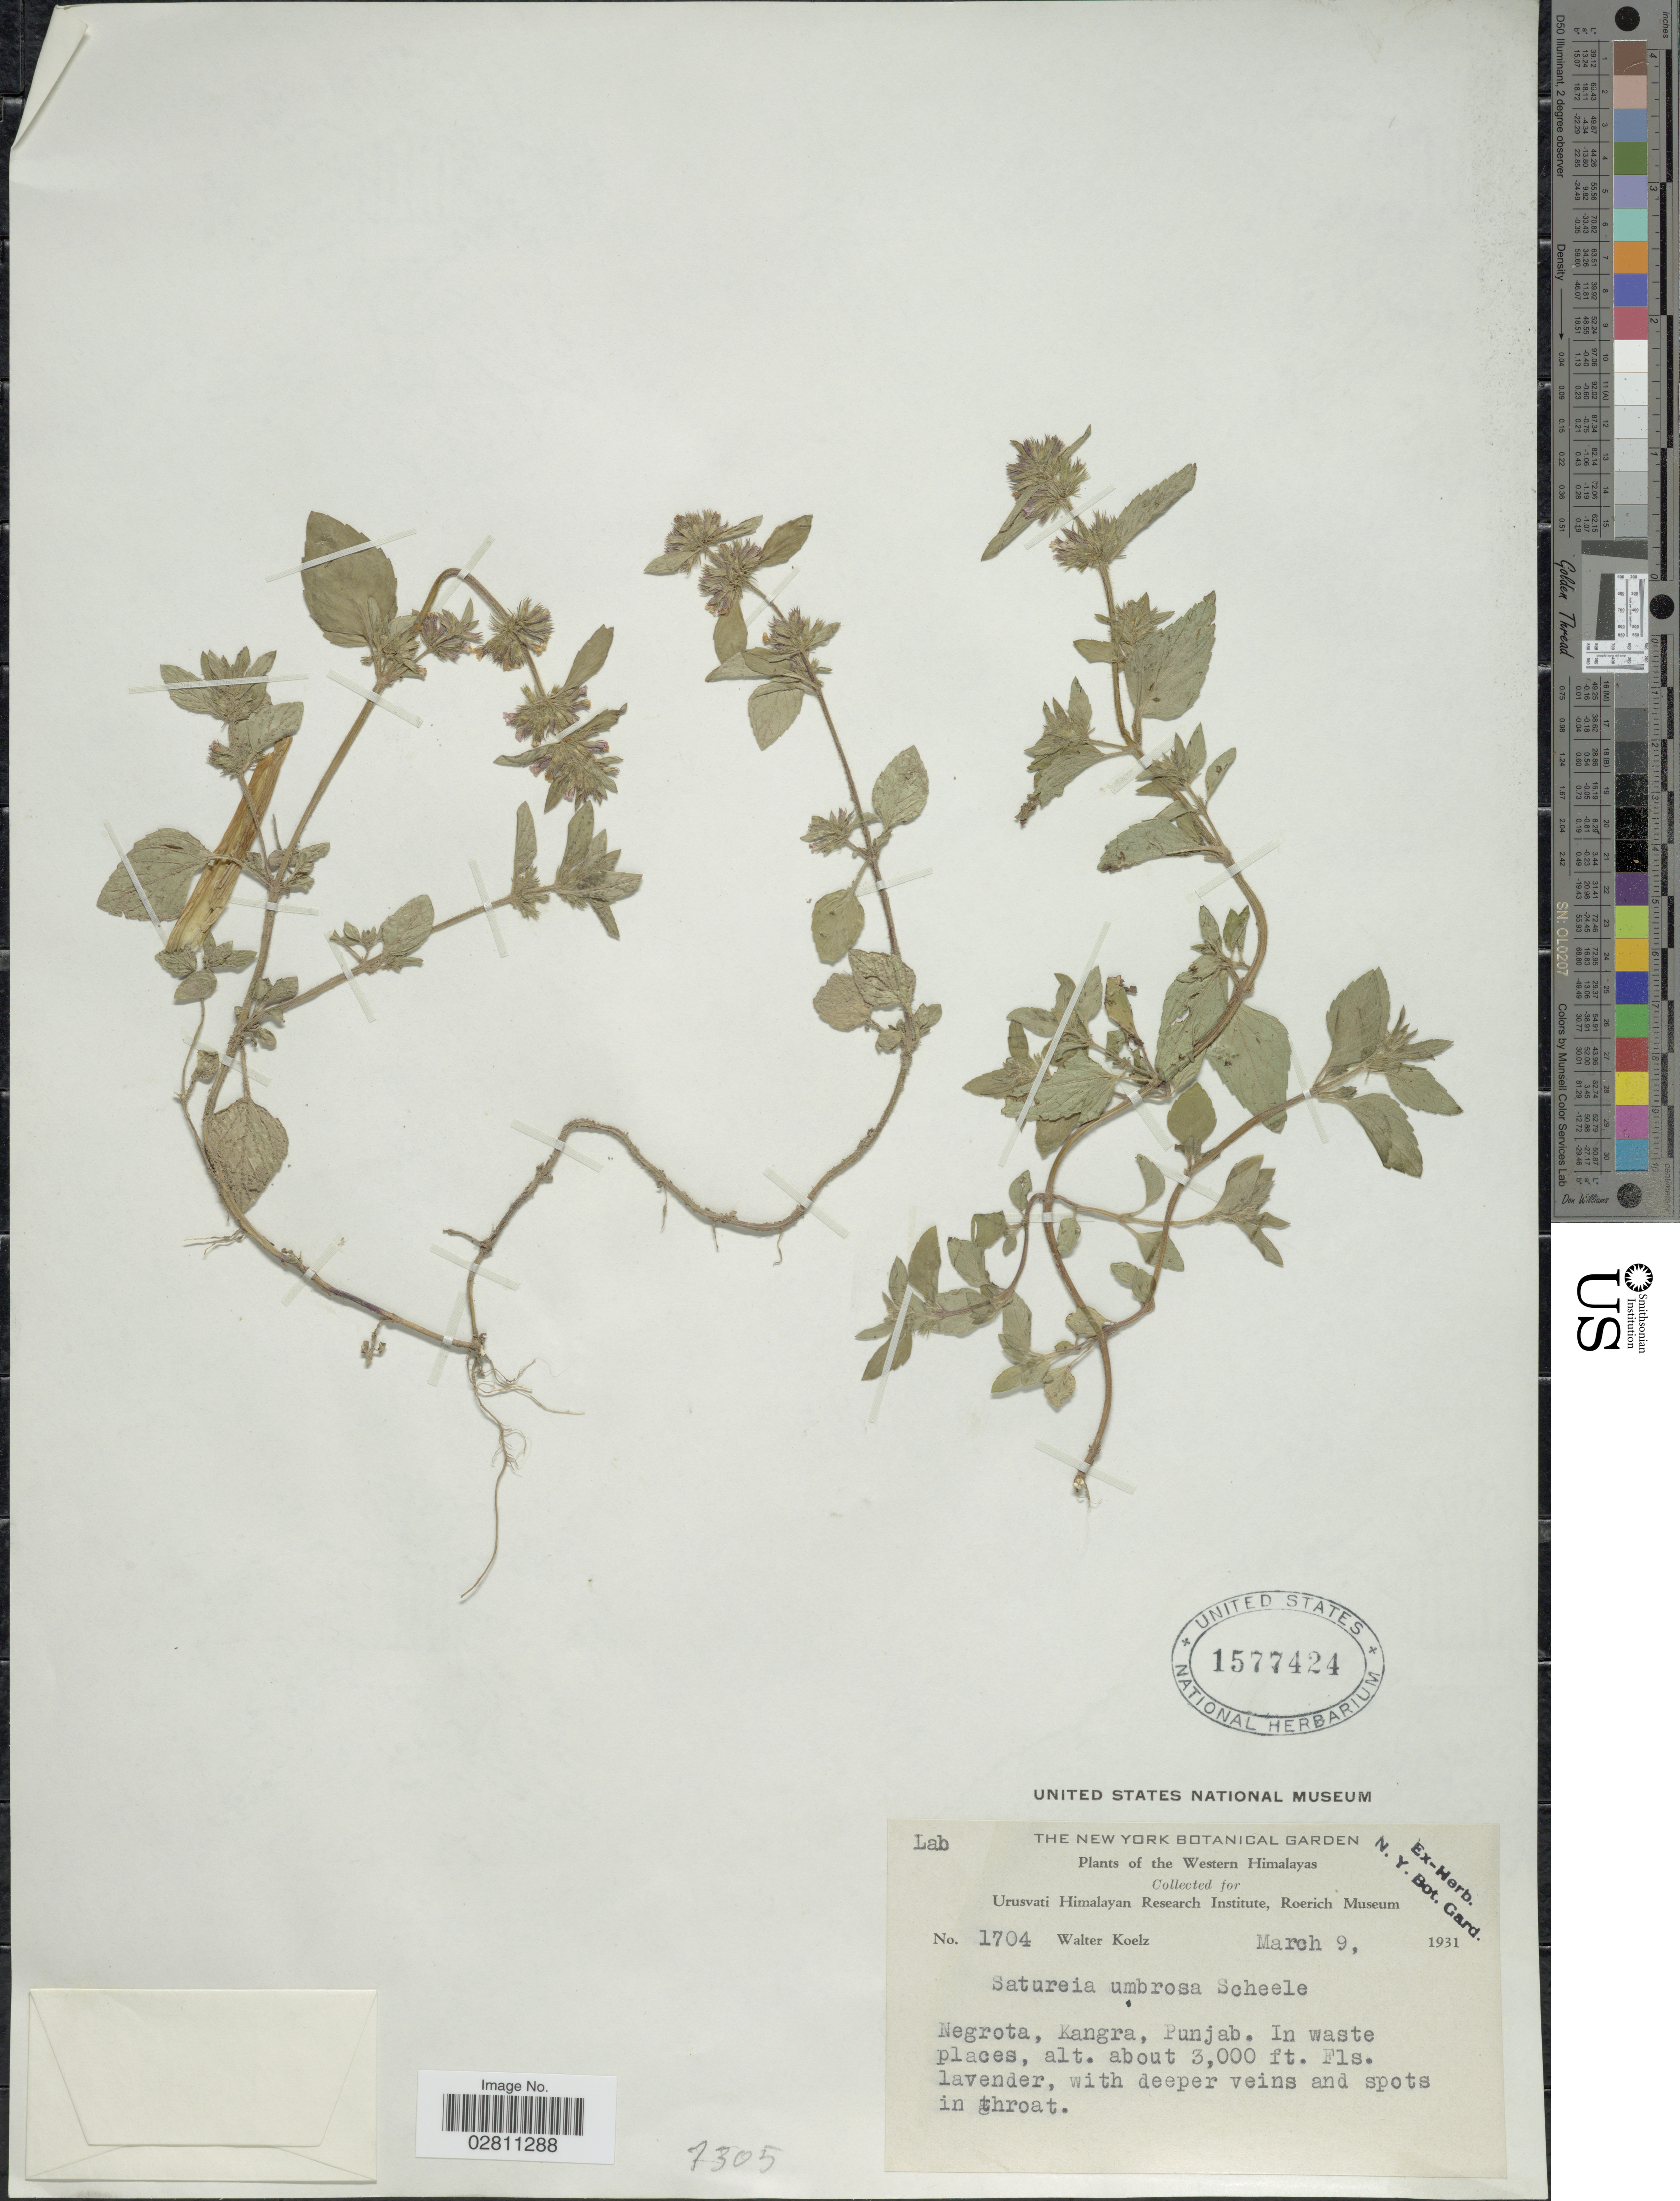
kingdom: Plantae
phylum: Tracheophyta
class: Magnoliopsida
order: Lamiales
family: Lamiaceae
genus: Clinopodium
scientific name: Clinopodium umbrosum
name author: (M. Bieb.) C. Koch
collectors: W. N. Koelz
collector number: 1704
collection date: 1931-03-09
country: India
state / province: Himachal Pradesh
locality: Western Himalayas, Negrota, Kangra.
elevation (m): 914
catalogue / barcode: US 1577424